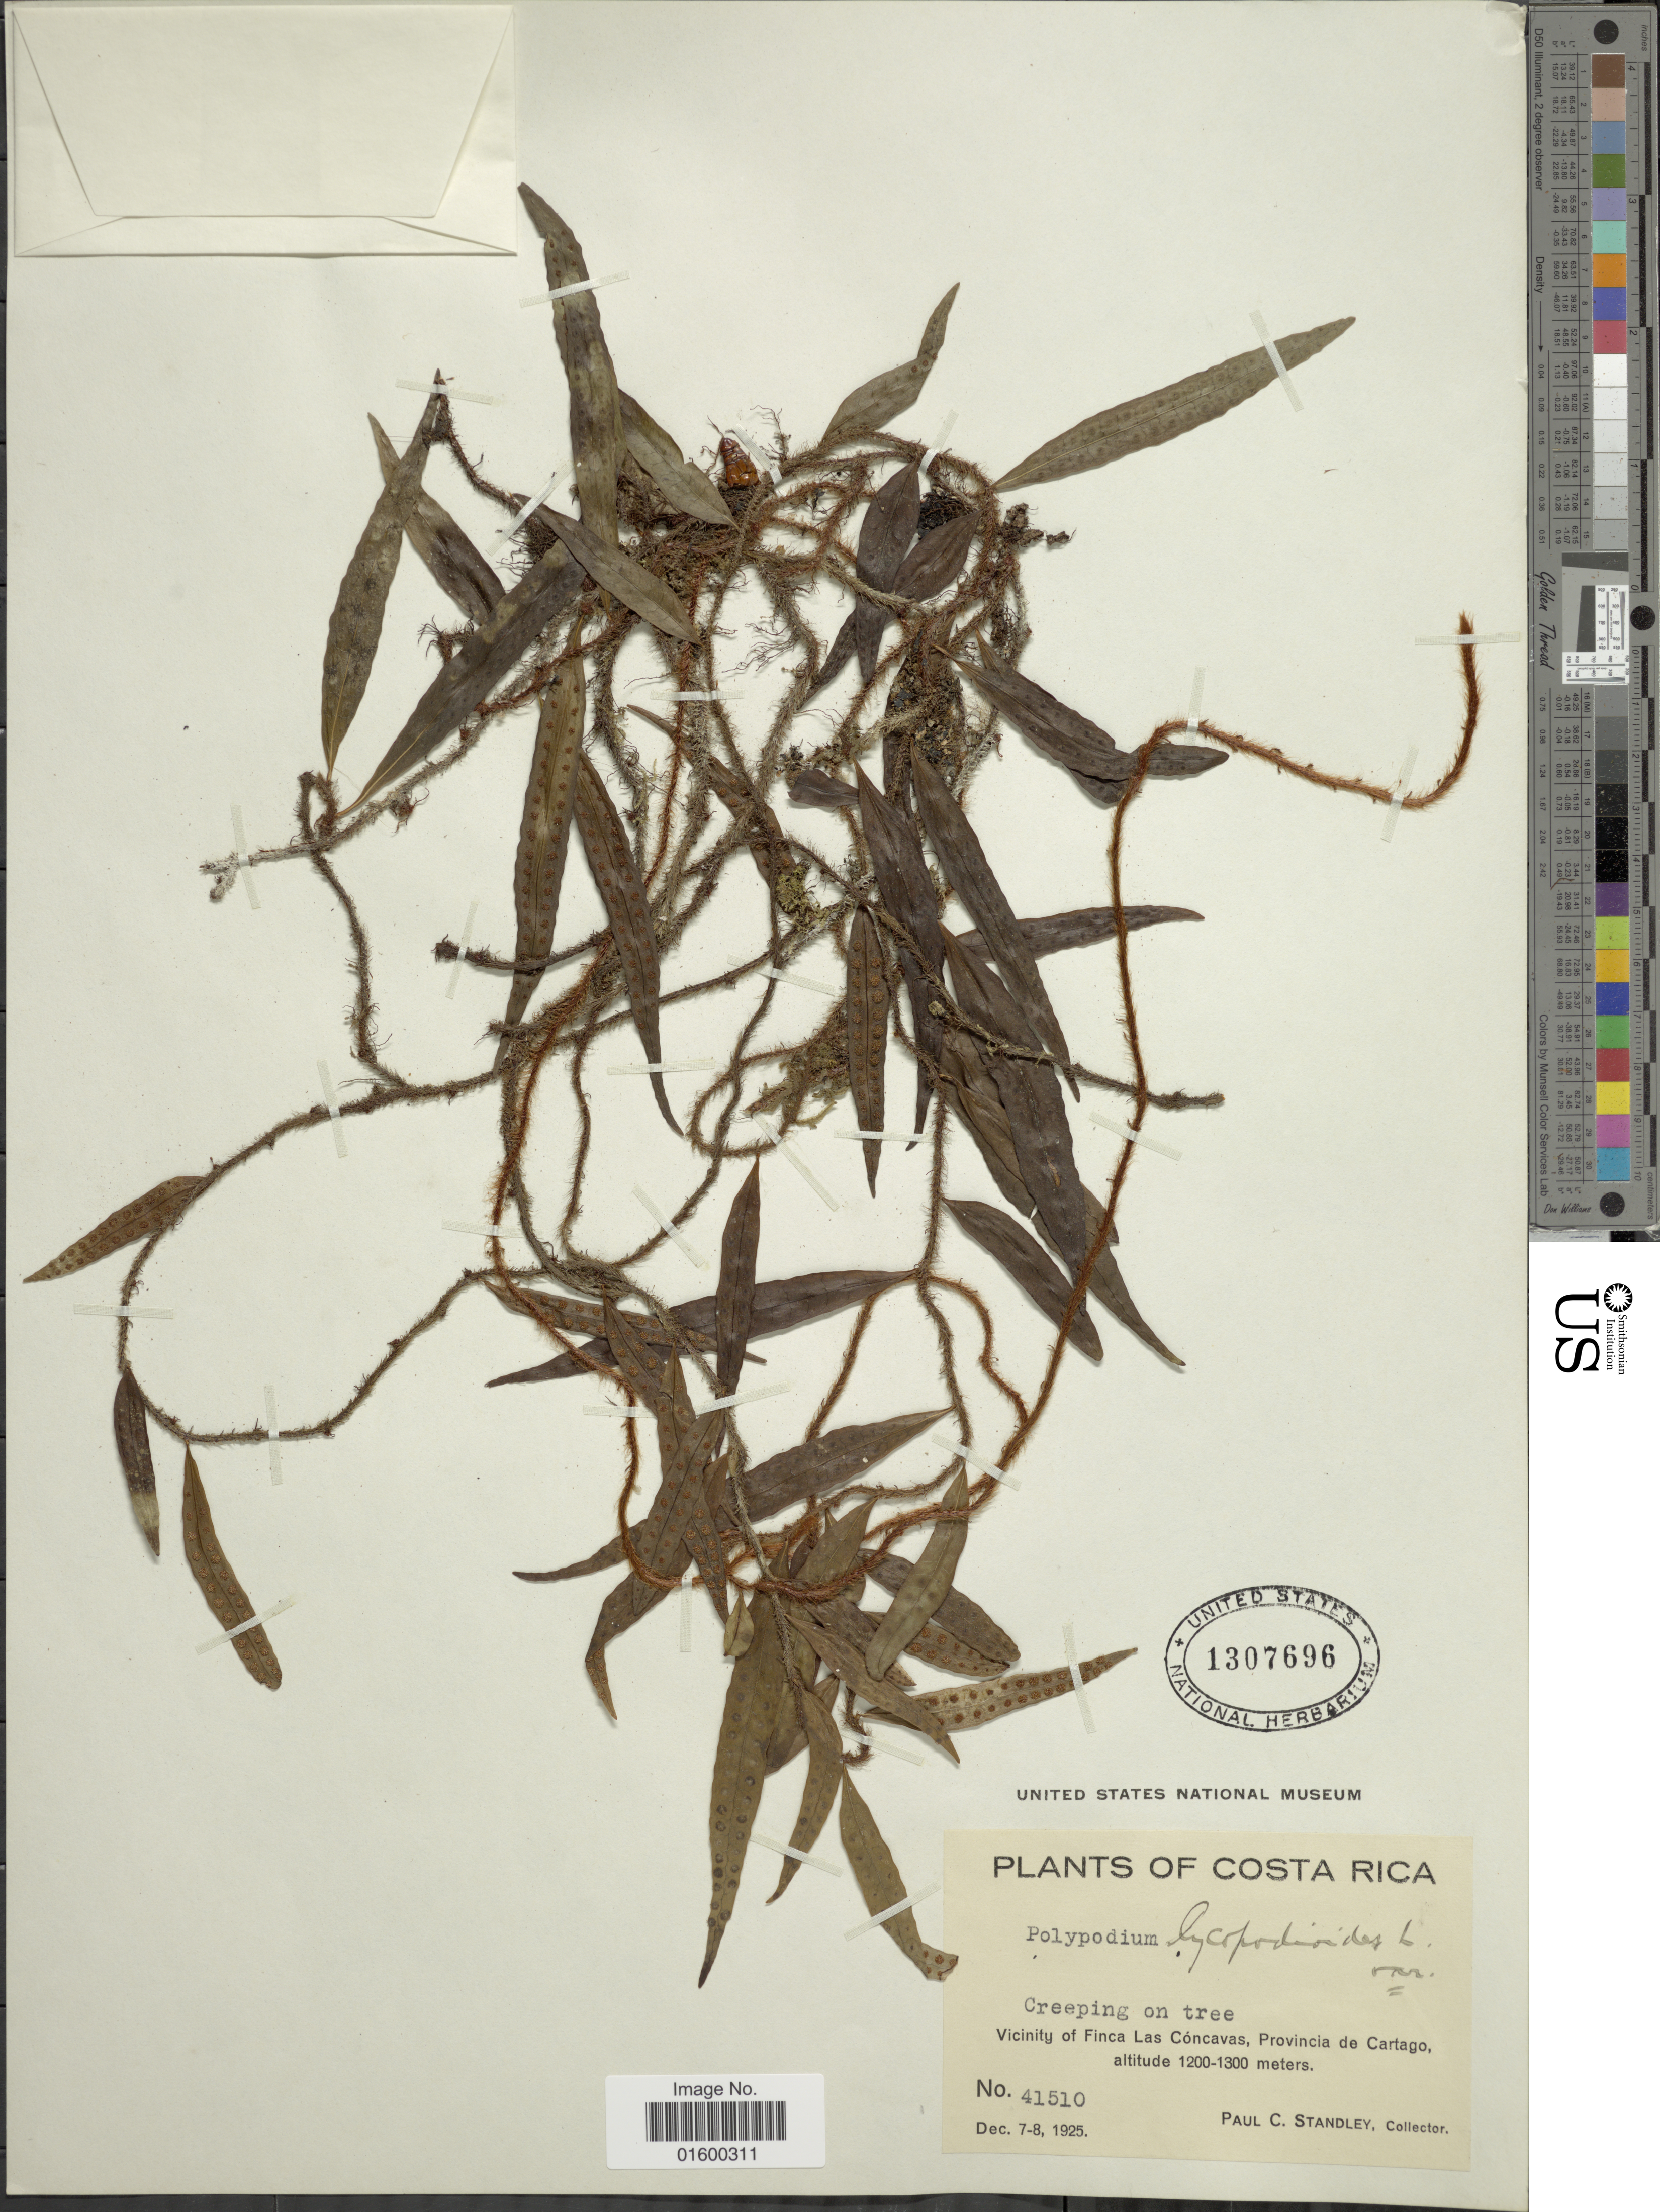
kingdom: Plantae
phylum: Tracheophyta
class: Polypodiopsida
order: Polypodiales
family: Polypodiaceae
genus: Microgramma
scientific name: Microgramma lycopodioides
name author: (L.) Copel.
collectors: P. C. Standley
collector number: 41510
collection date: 1925-12-07/1925-12-08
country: Costa Rica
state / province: Cartago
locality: Vicinity of Finca Las Concavas, provincia de Cartago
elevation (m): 1200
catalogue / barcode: US 1307696